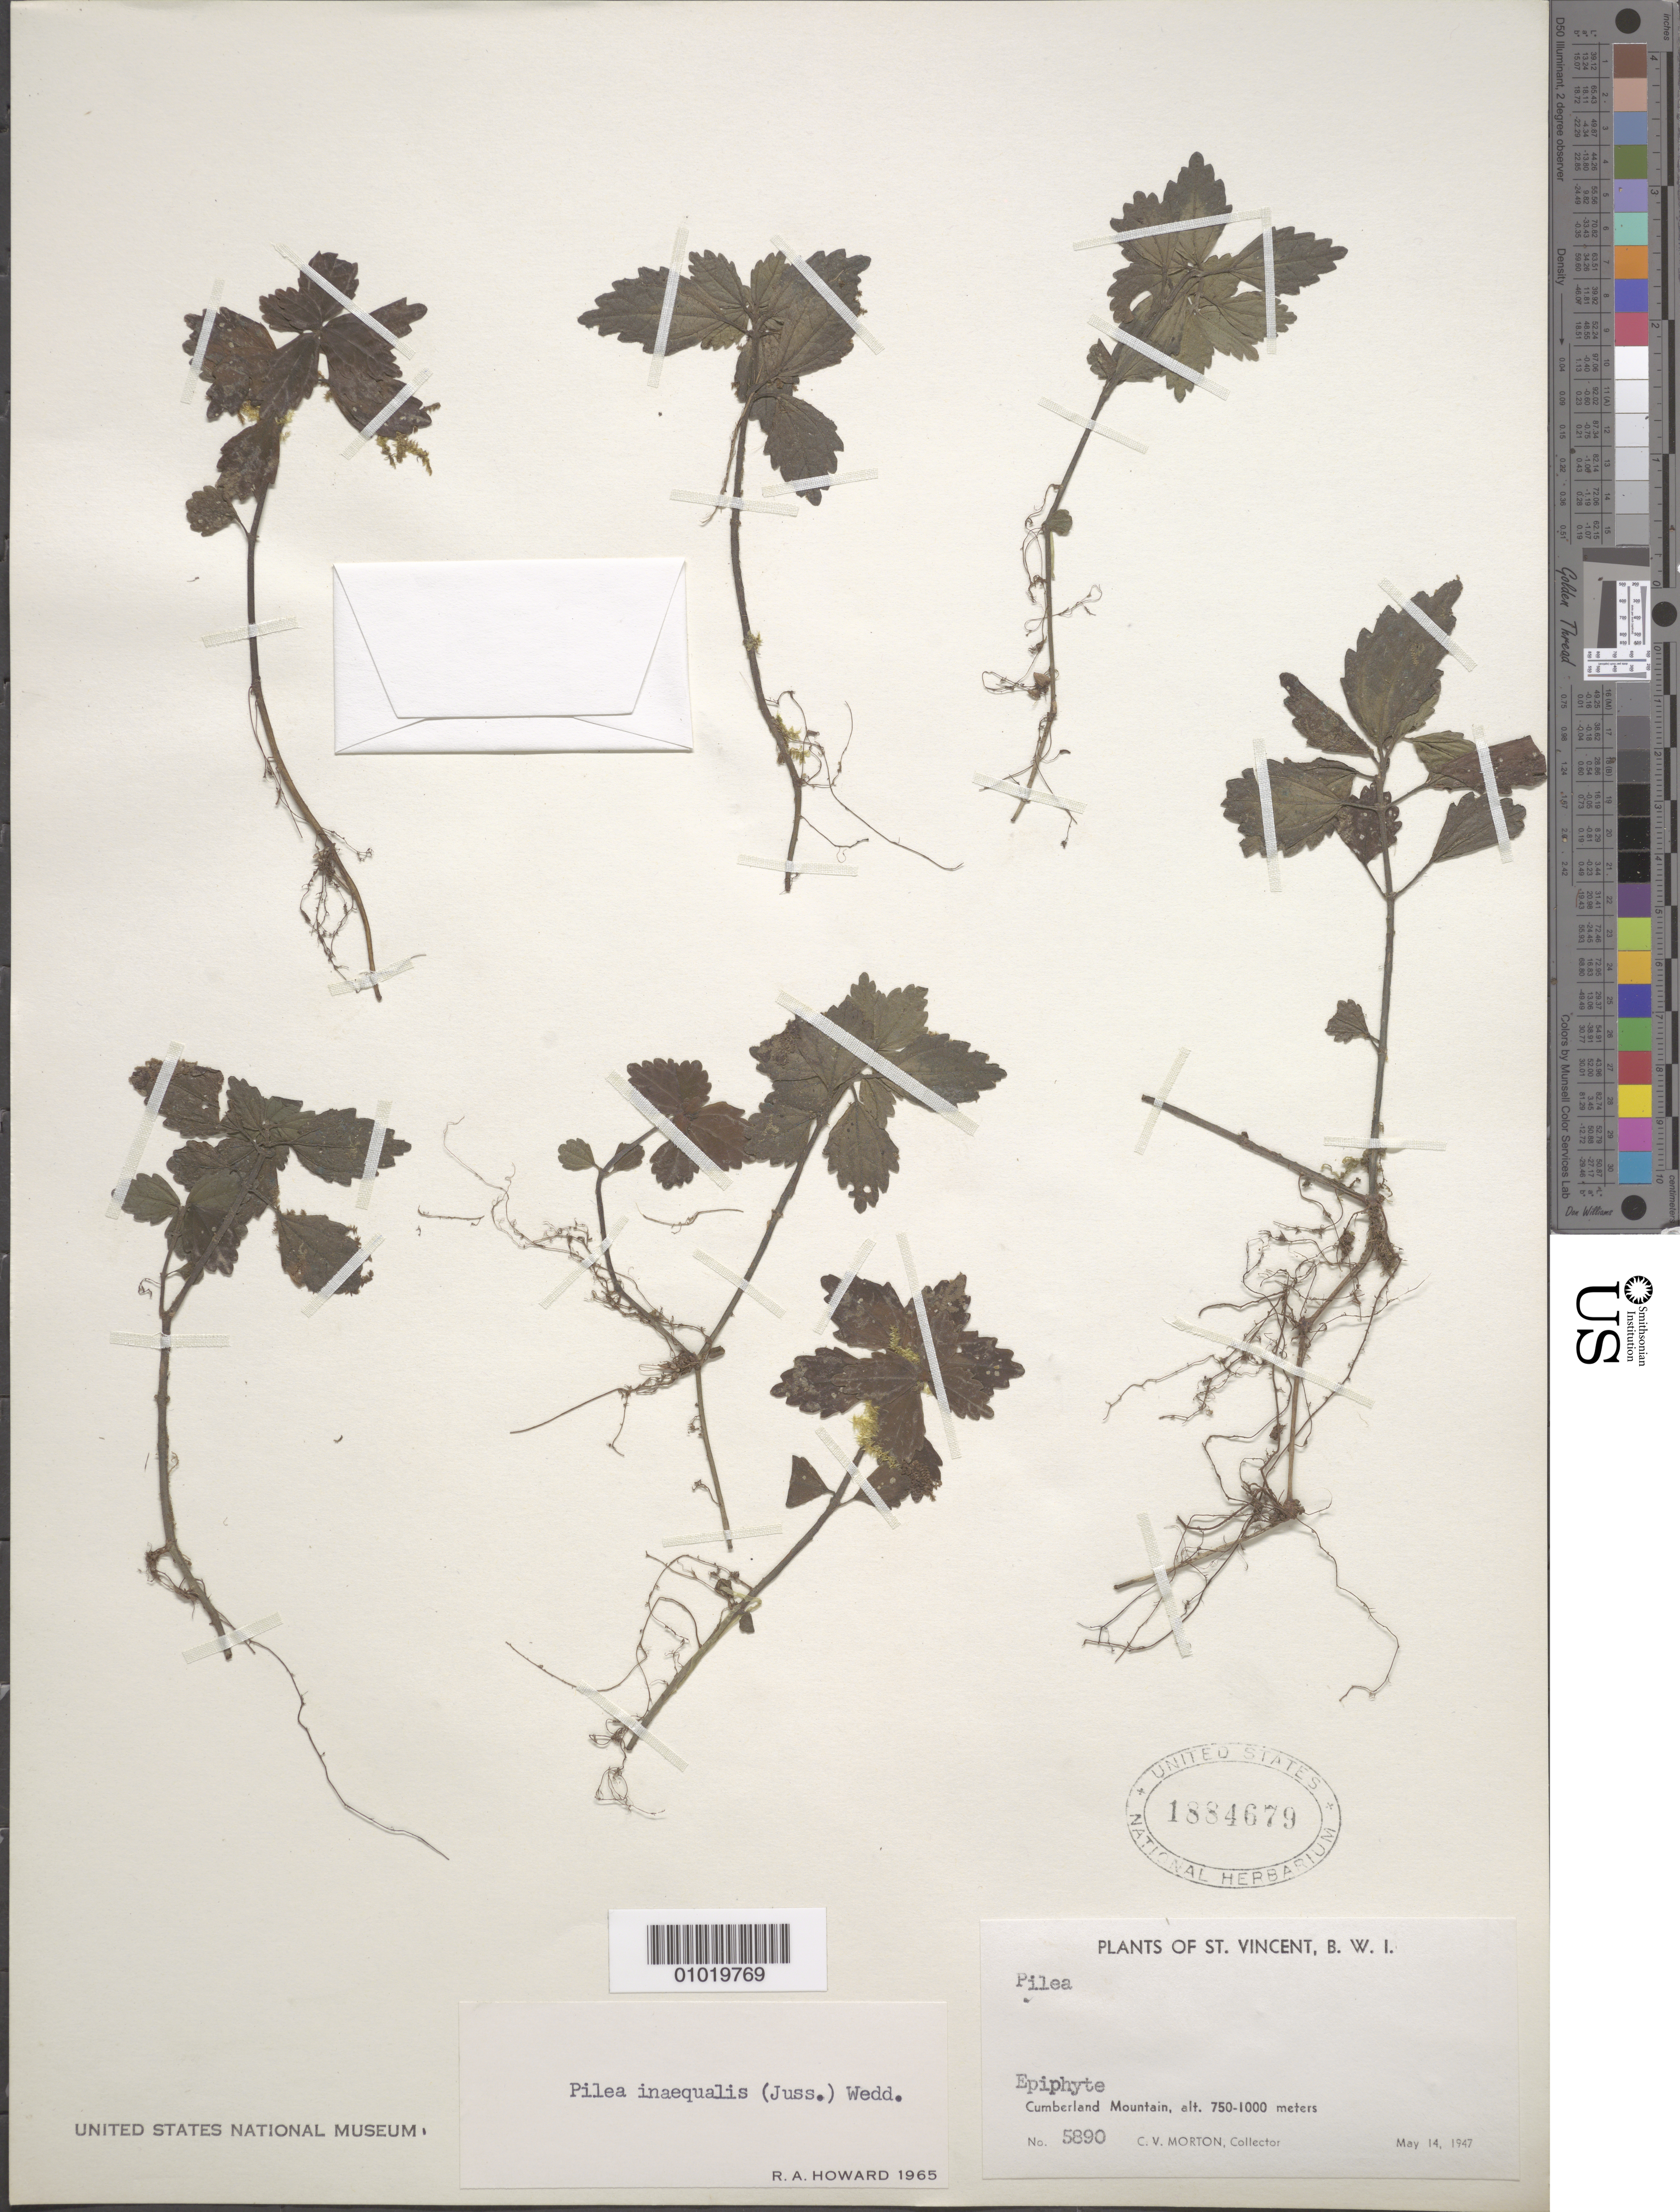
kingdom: Plantae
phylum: Tracheophyta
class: Magnoliopsida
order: Rosales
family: Urticaceae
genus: Pilea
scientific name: Pilea inaequalis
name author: (Juss. ex Poir.) Wedd.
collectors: C. V. Morton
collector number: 5890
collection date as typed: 14 May 1947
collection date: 1947-05-14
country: St. Vincent - Grenadines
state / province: Saint Patrick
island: St. Vincent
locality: Cumberland Mountain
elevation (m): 750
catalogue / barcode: US 1884679